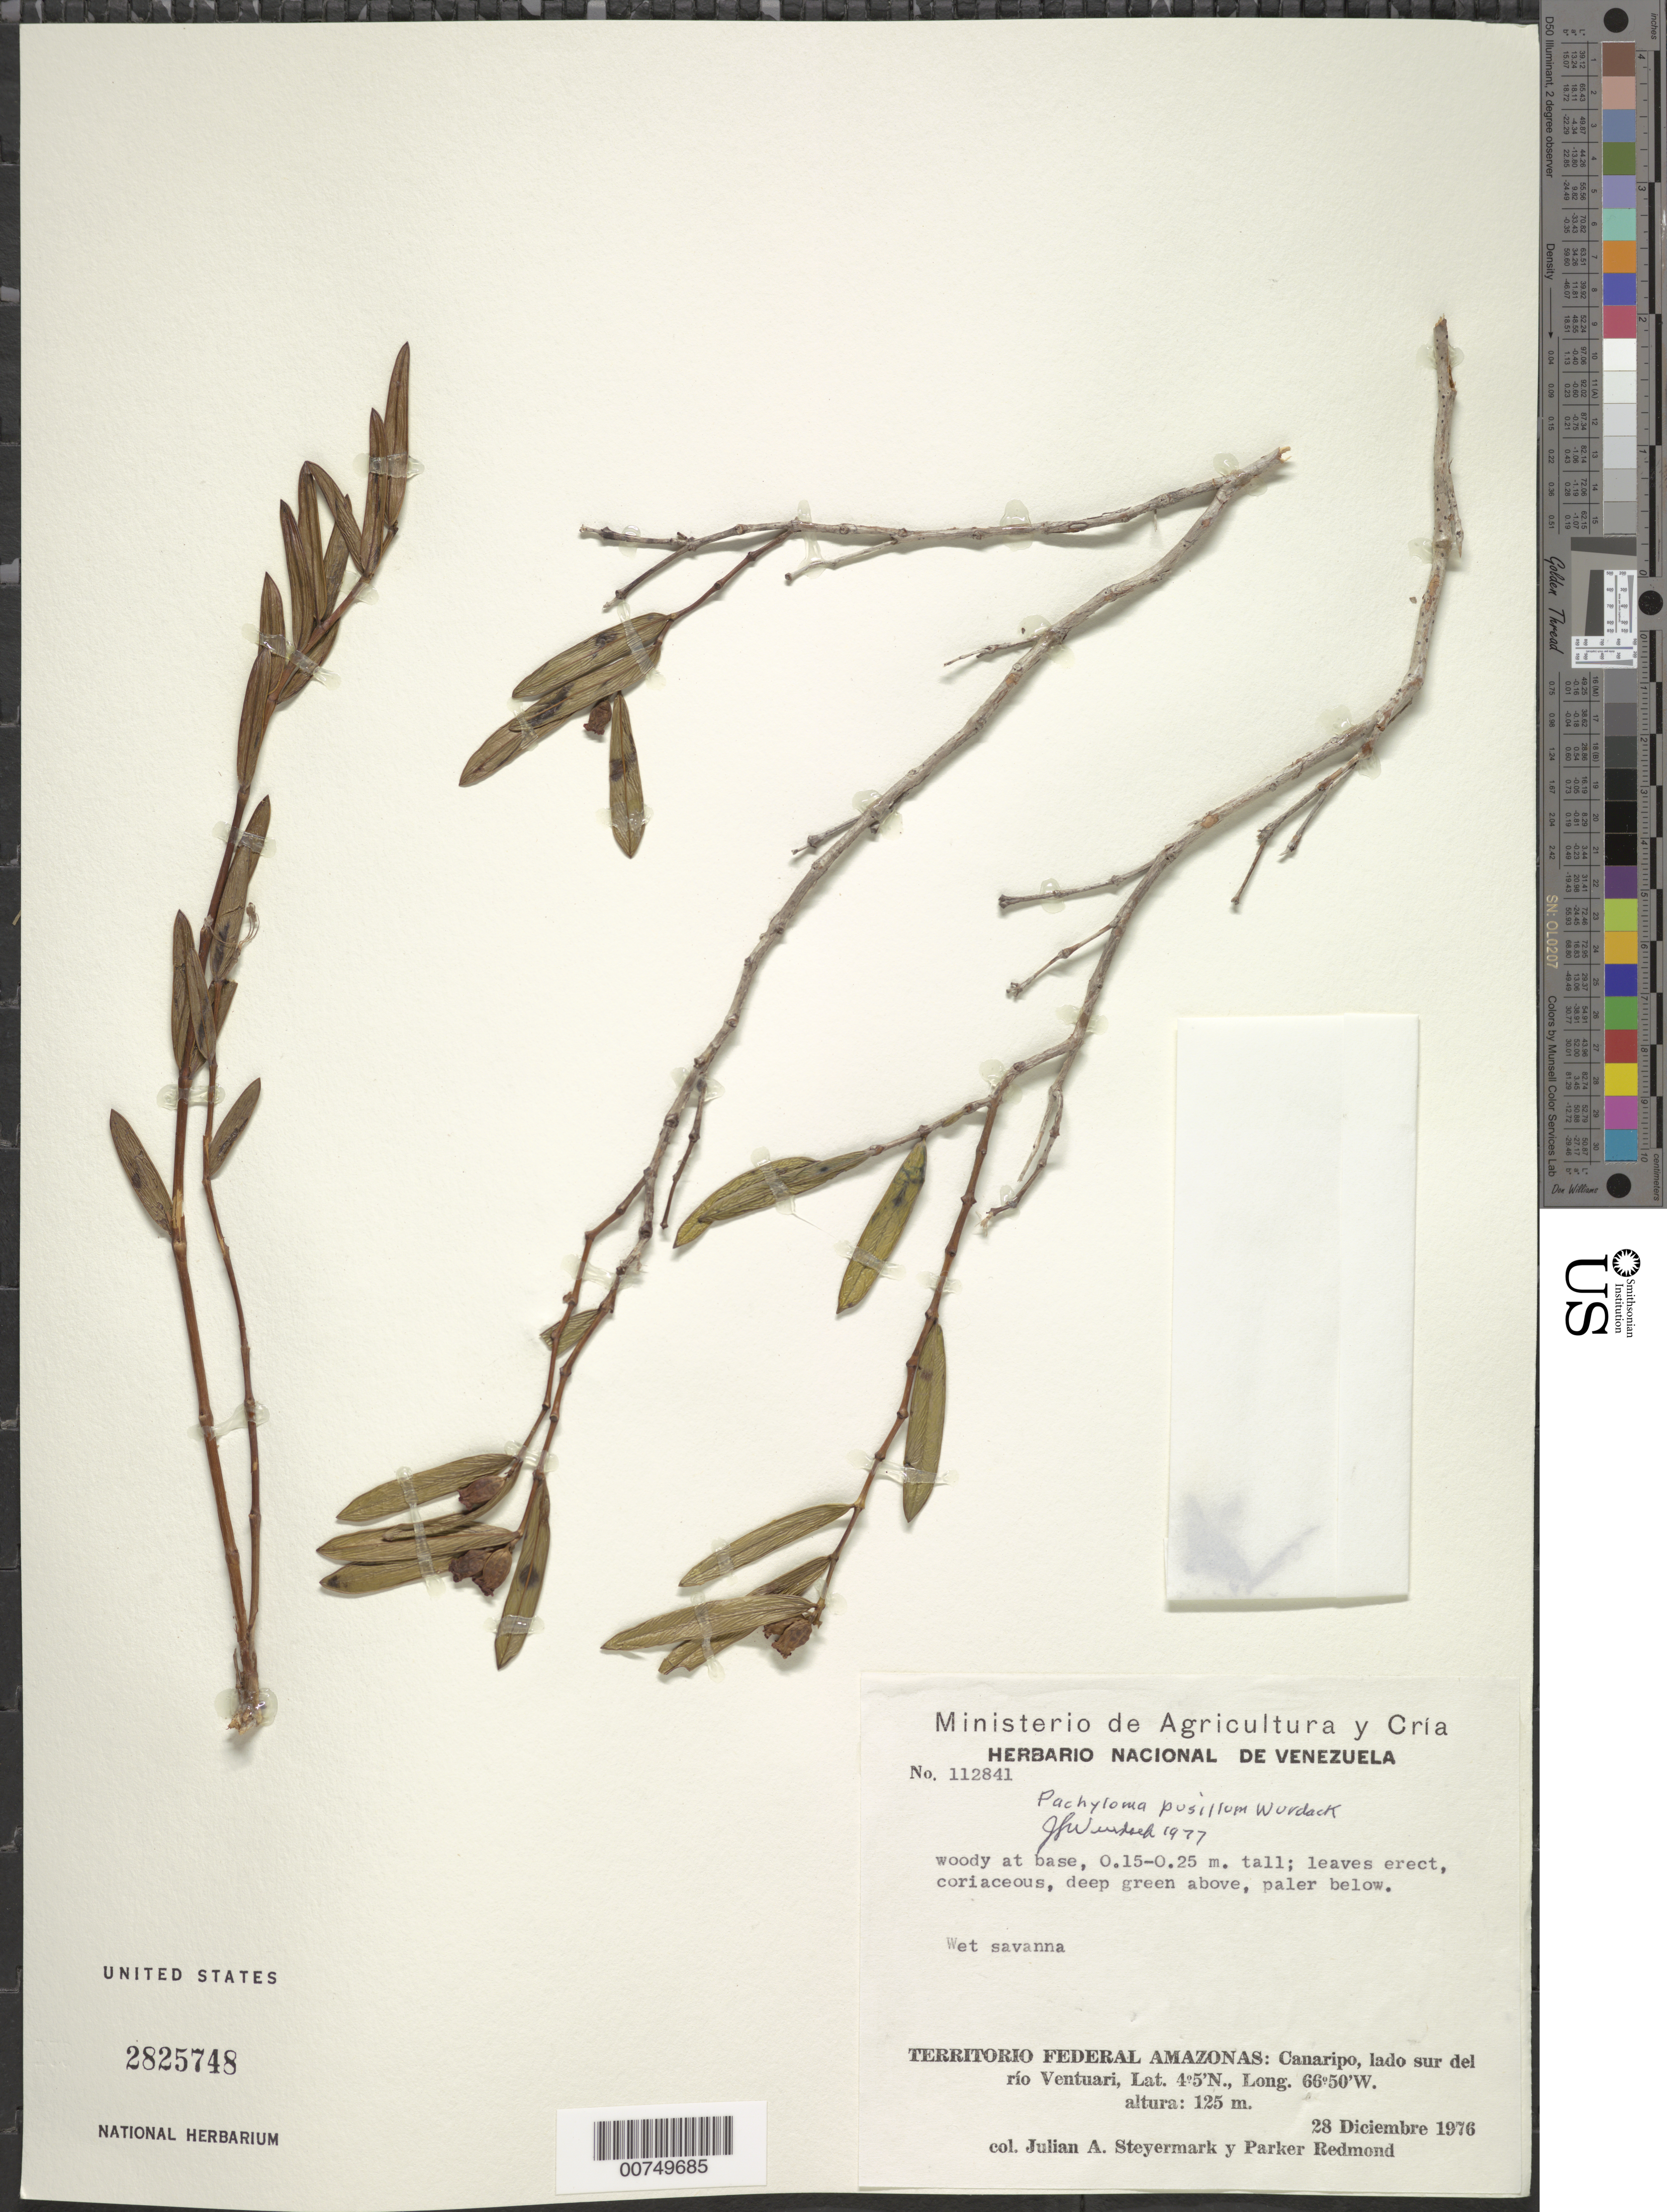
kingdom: Plantae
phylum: Tracheophyta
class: Magnoliopsida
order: Myrtales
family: Melastomataceae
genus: Pachyloma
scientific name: Pachyloma pusillum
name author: Wurdack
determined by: Wurdack, John J., (US), US (UNITED STATES)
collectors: J. Steyermark & P. Redmond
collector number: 112841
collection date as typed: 28-Dec-76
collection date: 1976-12-28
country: Venezuela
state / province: Amazonas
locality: Canaripo, lado sur del Río Ventuari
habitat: Wet savanna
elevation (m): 125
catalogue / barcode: US 2825748